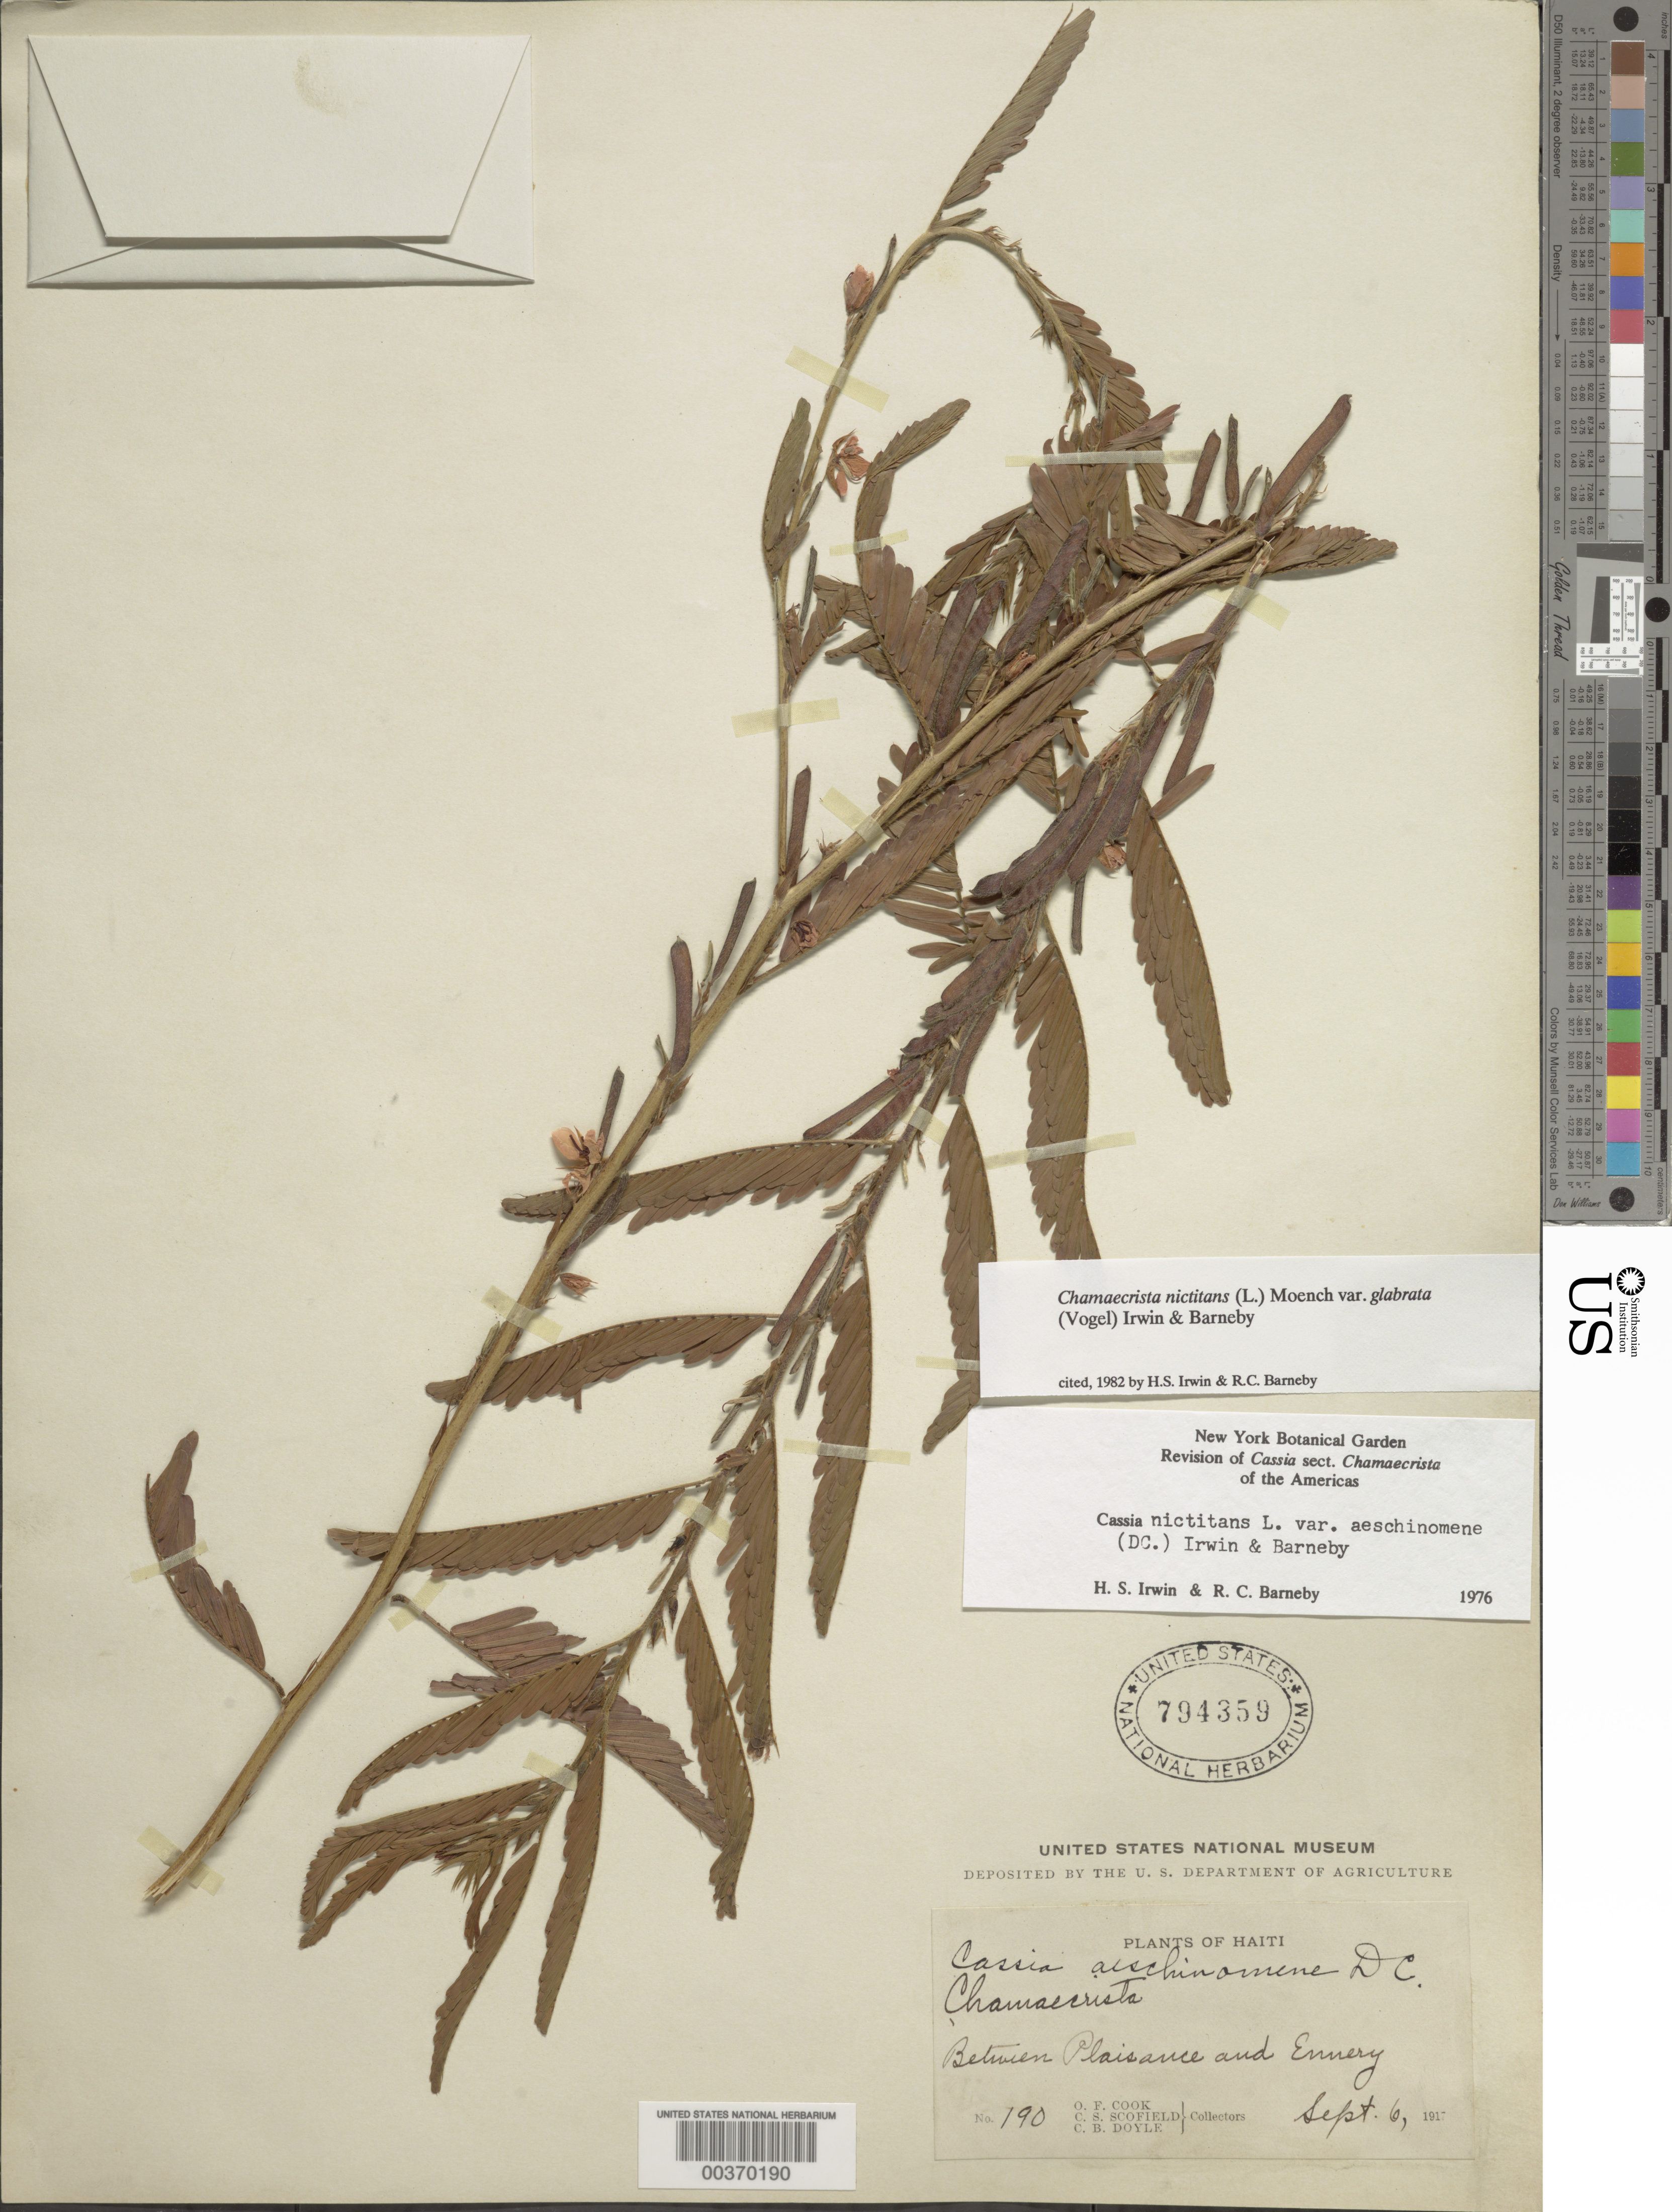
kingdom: Plantae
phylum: Tracheophyta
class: Magnoliopsida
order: Fabales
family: Fabaceae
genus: Chamaecrista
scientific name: Chamaecrista nictitans var. glabrata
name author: (Vogel) H.S. Irwin & Barneby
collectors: O. F. Cook, C. Scofield & C. Doyle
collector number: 190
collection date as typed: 06 Sep 1917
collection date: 1917-09-06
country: Haiti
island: Hispaniola Island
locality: Between plaisance and ennery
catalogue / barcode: US 794359